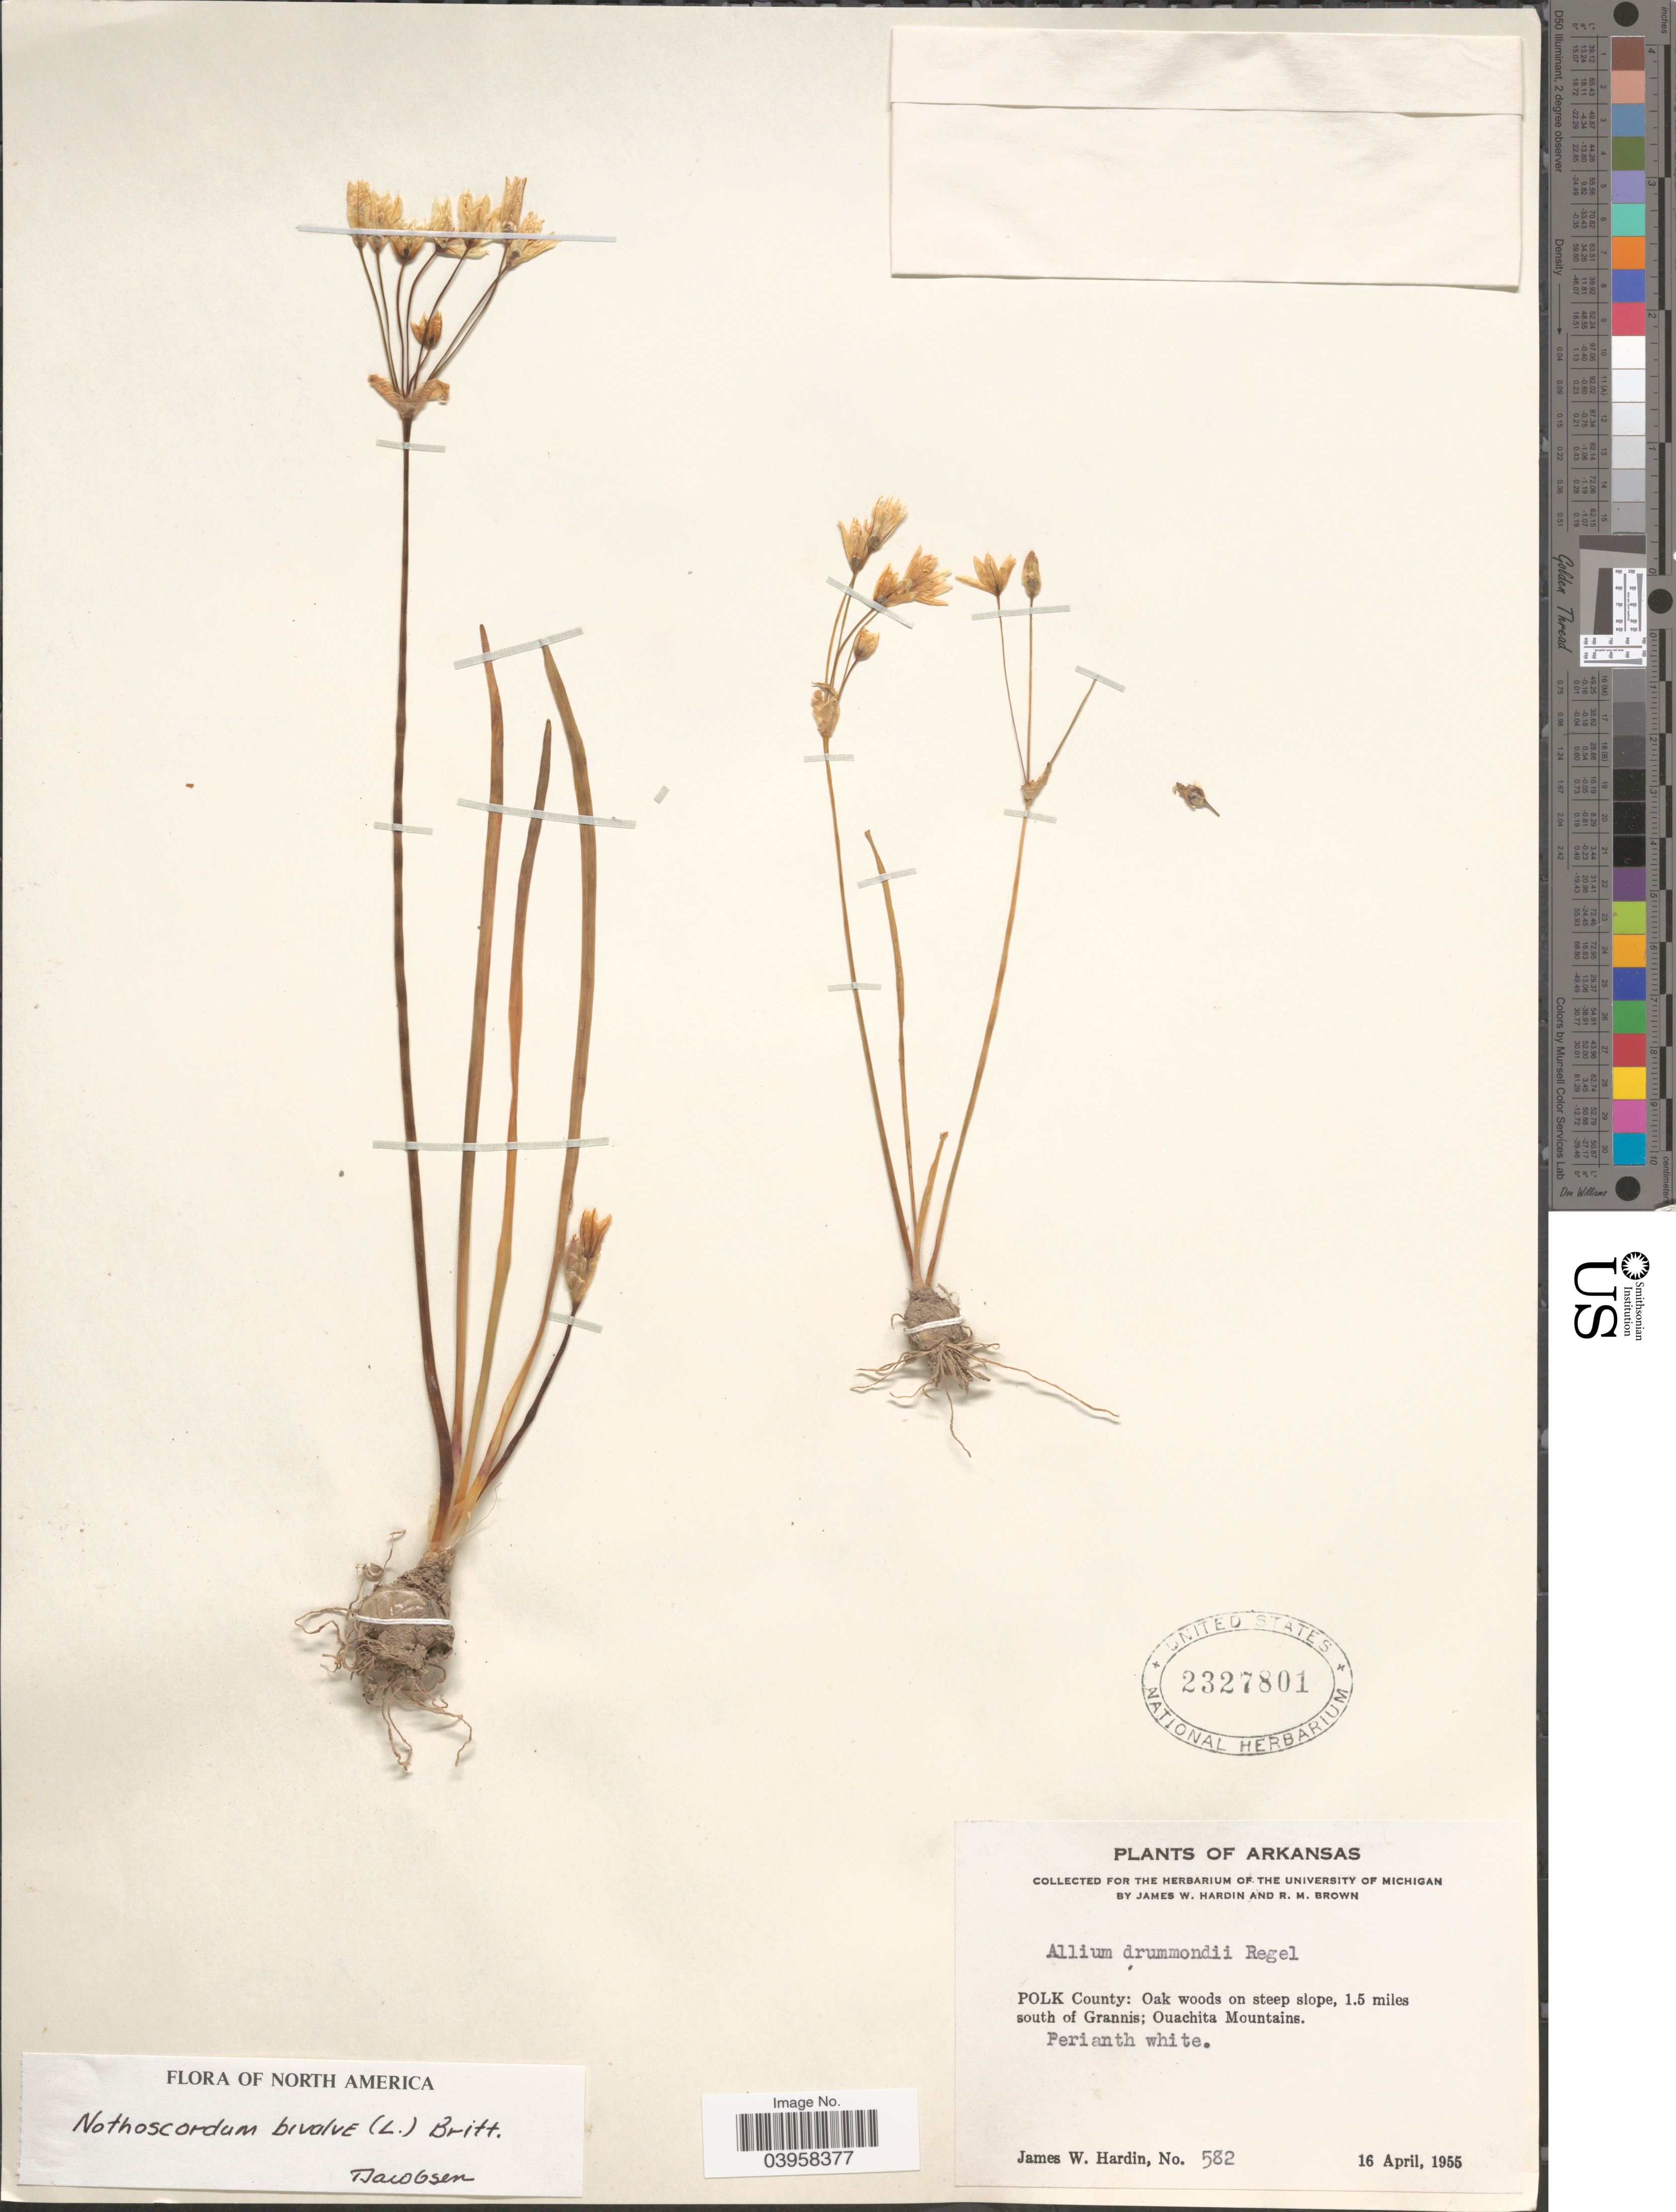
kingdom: Plantae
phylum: Tracheophyta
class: Liliopsida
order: Asparagales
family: Amaryllidaceae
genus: Nothoscordum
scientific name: Nothoscordum bivalve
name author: (L.) Britton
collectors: J. W. Hardin & R. Brown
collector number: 582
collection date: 1955-04-16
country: United States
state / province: Arkansas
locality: Polk County: Oak woods on steep slope, 1. 5 miles south of Grannis; Ouachita Mountains.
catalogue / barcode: US 2327801